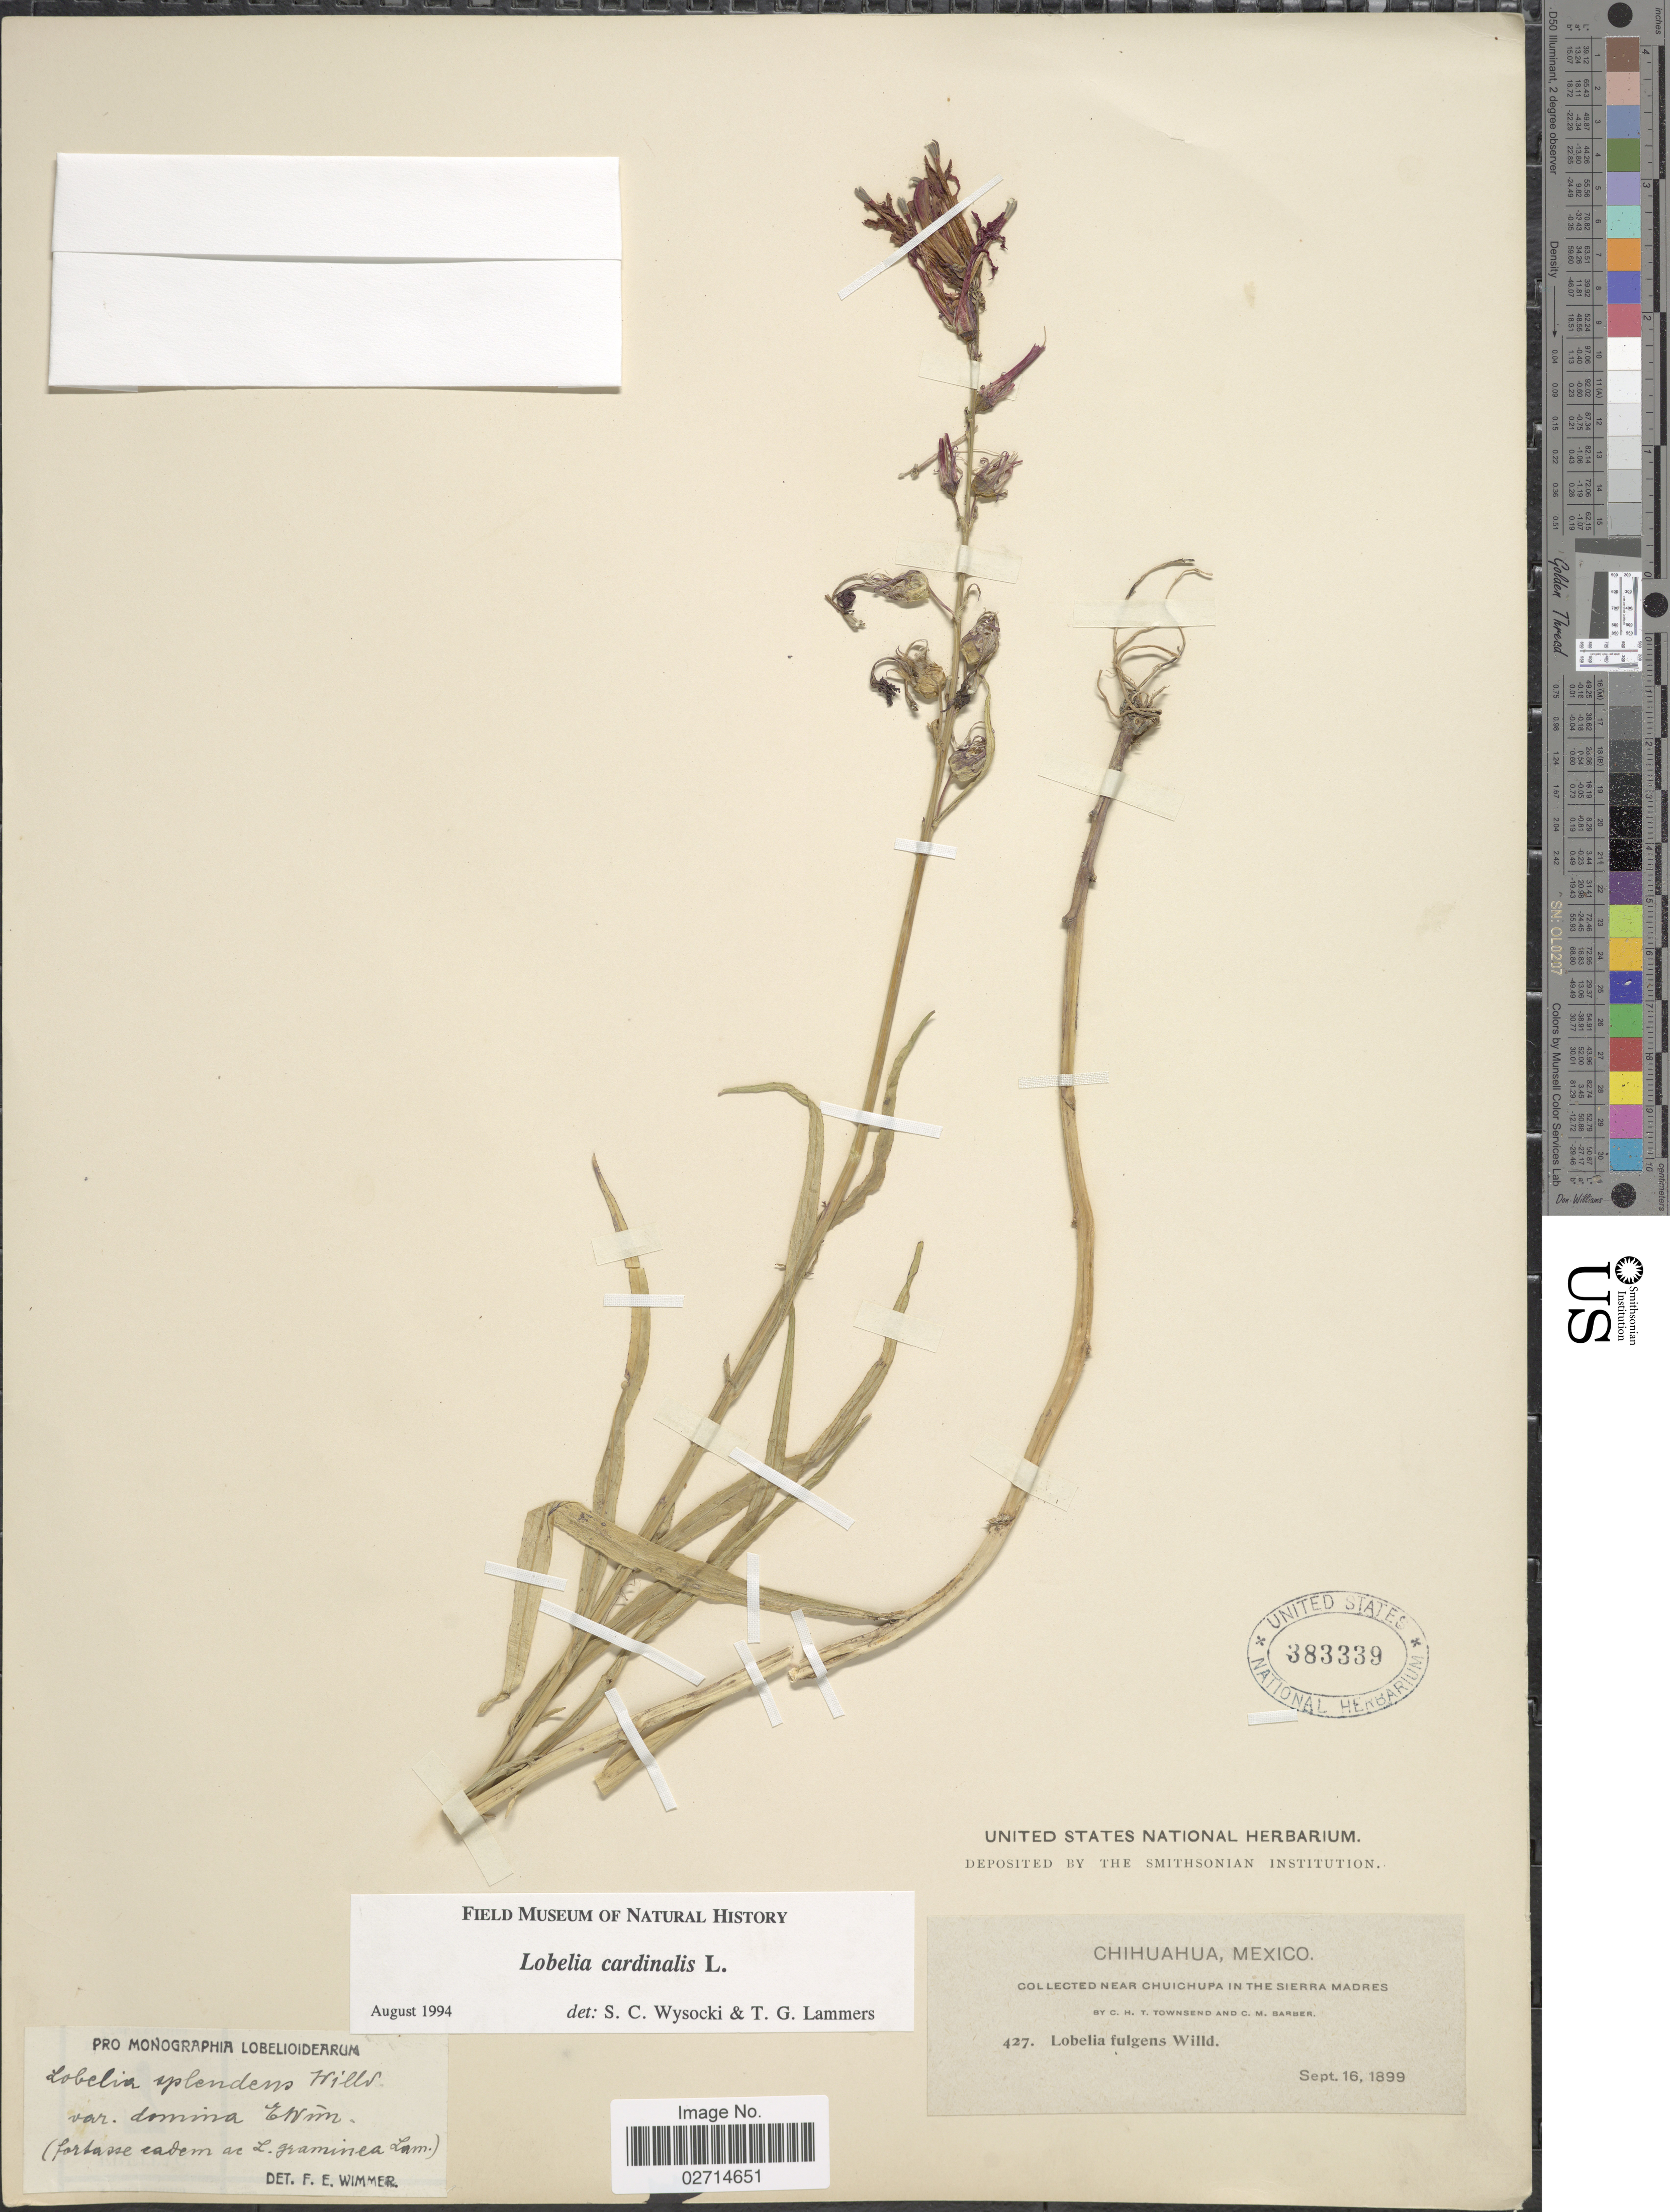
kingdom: Plantae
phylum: Tracheophyta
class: Magnoliopsida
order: Asterales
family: Campanulaceae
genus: Lobelia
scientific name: Lobelia cardinalis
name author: L.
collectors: C. H. T. Townsend & C. Barber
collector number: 427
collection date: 1899-09-16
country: Mexico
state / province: Chihuahua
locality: Near Chuichupa in the Sierra Madres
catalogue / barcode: US 383339